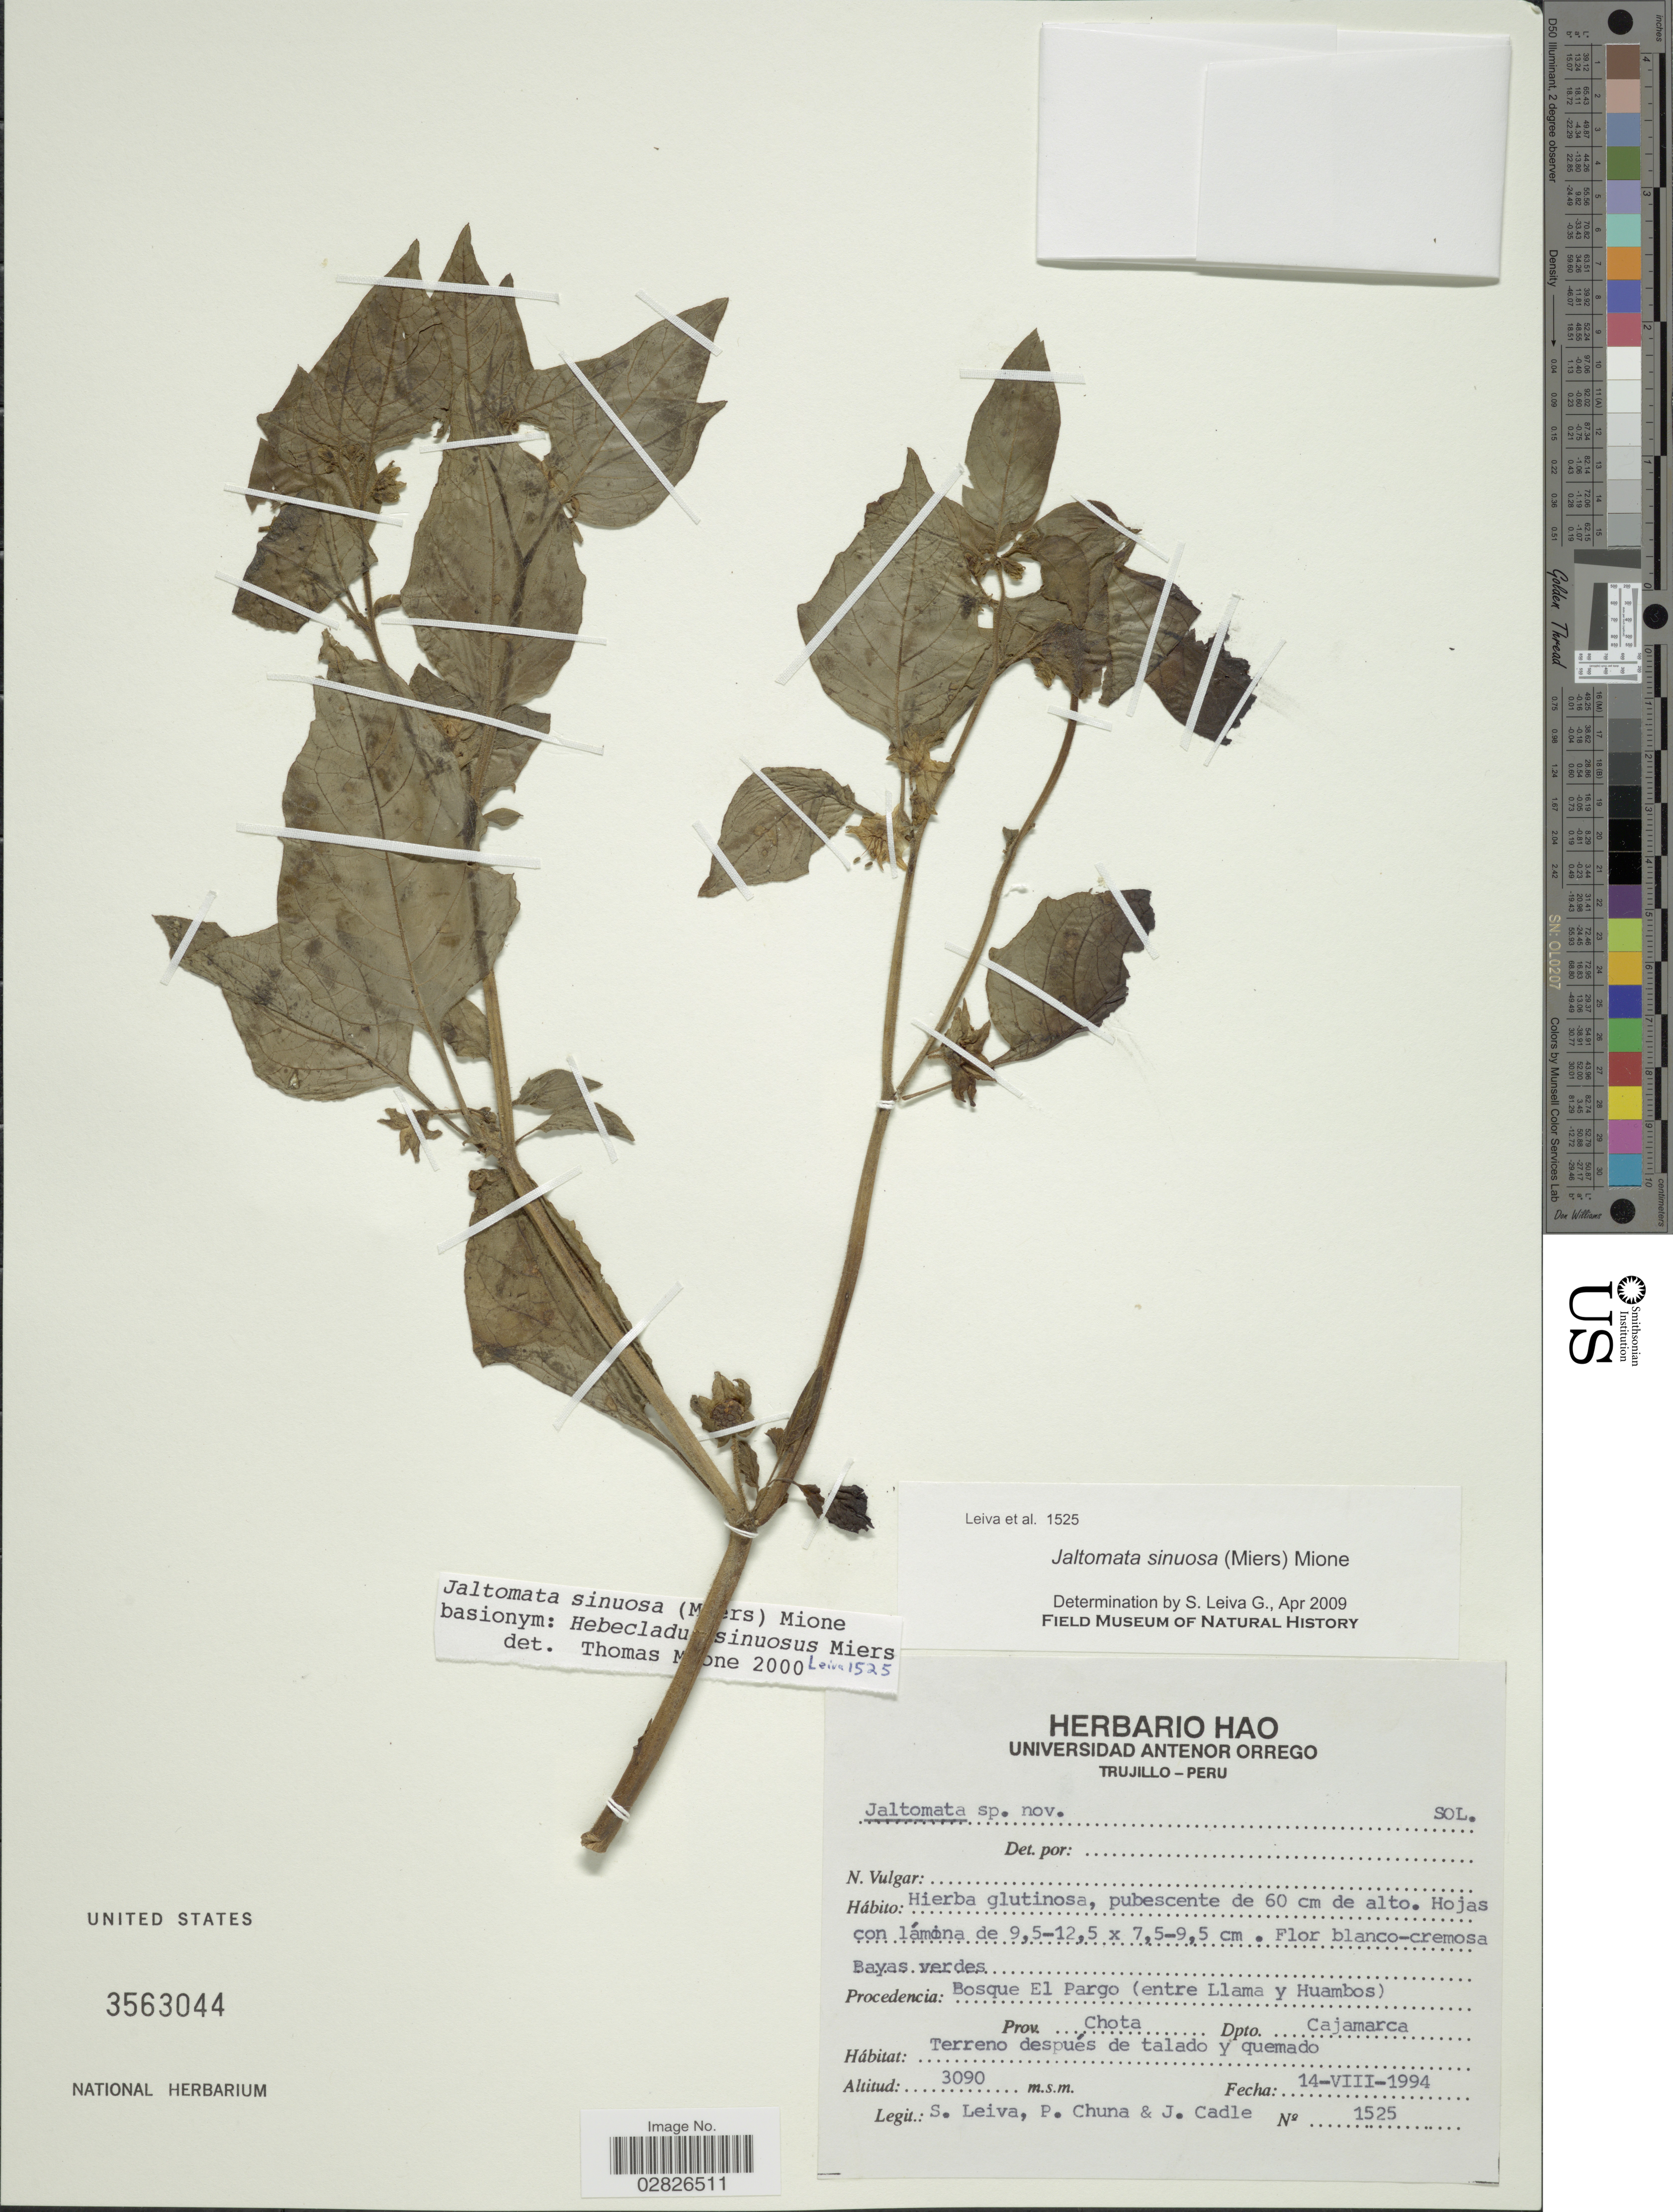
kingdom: Plantae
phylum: Tracheophyta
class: Magnoliopsida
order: Solanales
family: Solanaceae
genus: Jaltomata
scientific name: Jaltomata sinuosa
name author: (Miers) Mione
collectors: S. Leiva, P. Chuna & J. Cadle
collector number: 1525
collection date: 1994-08-14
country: Peru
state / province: Cajamarca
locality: Bosque El Pargo (entre Llama y Huambos), Prov. Chota, Dpto. Cajamarca.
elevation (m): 3090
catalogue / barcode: US 3563044